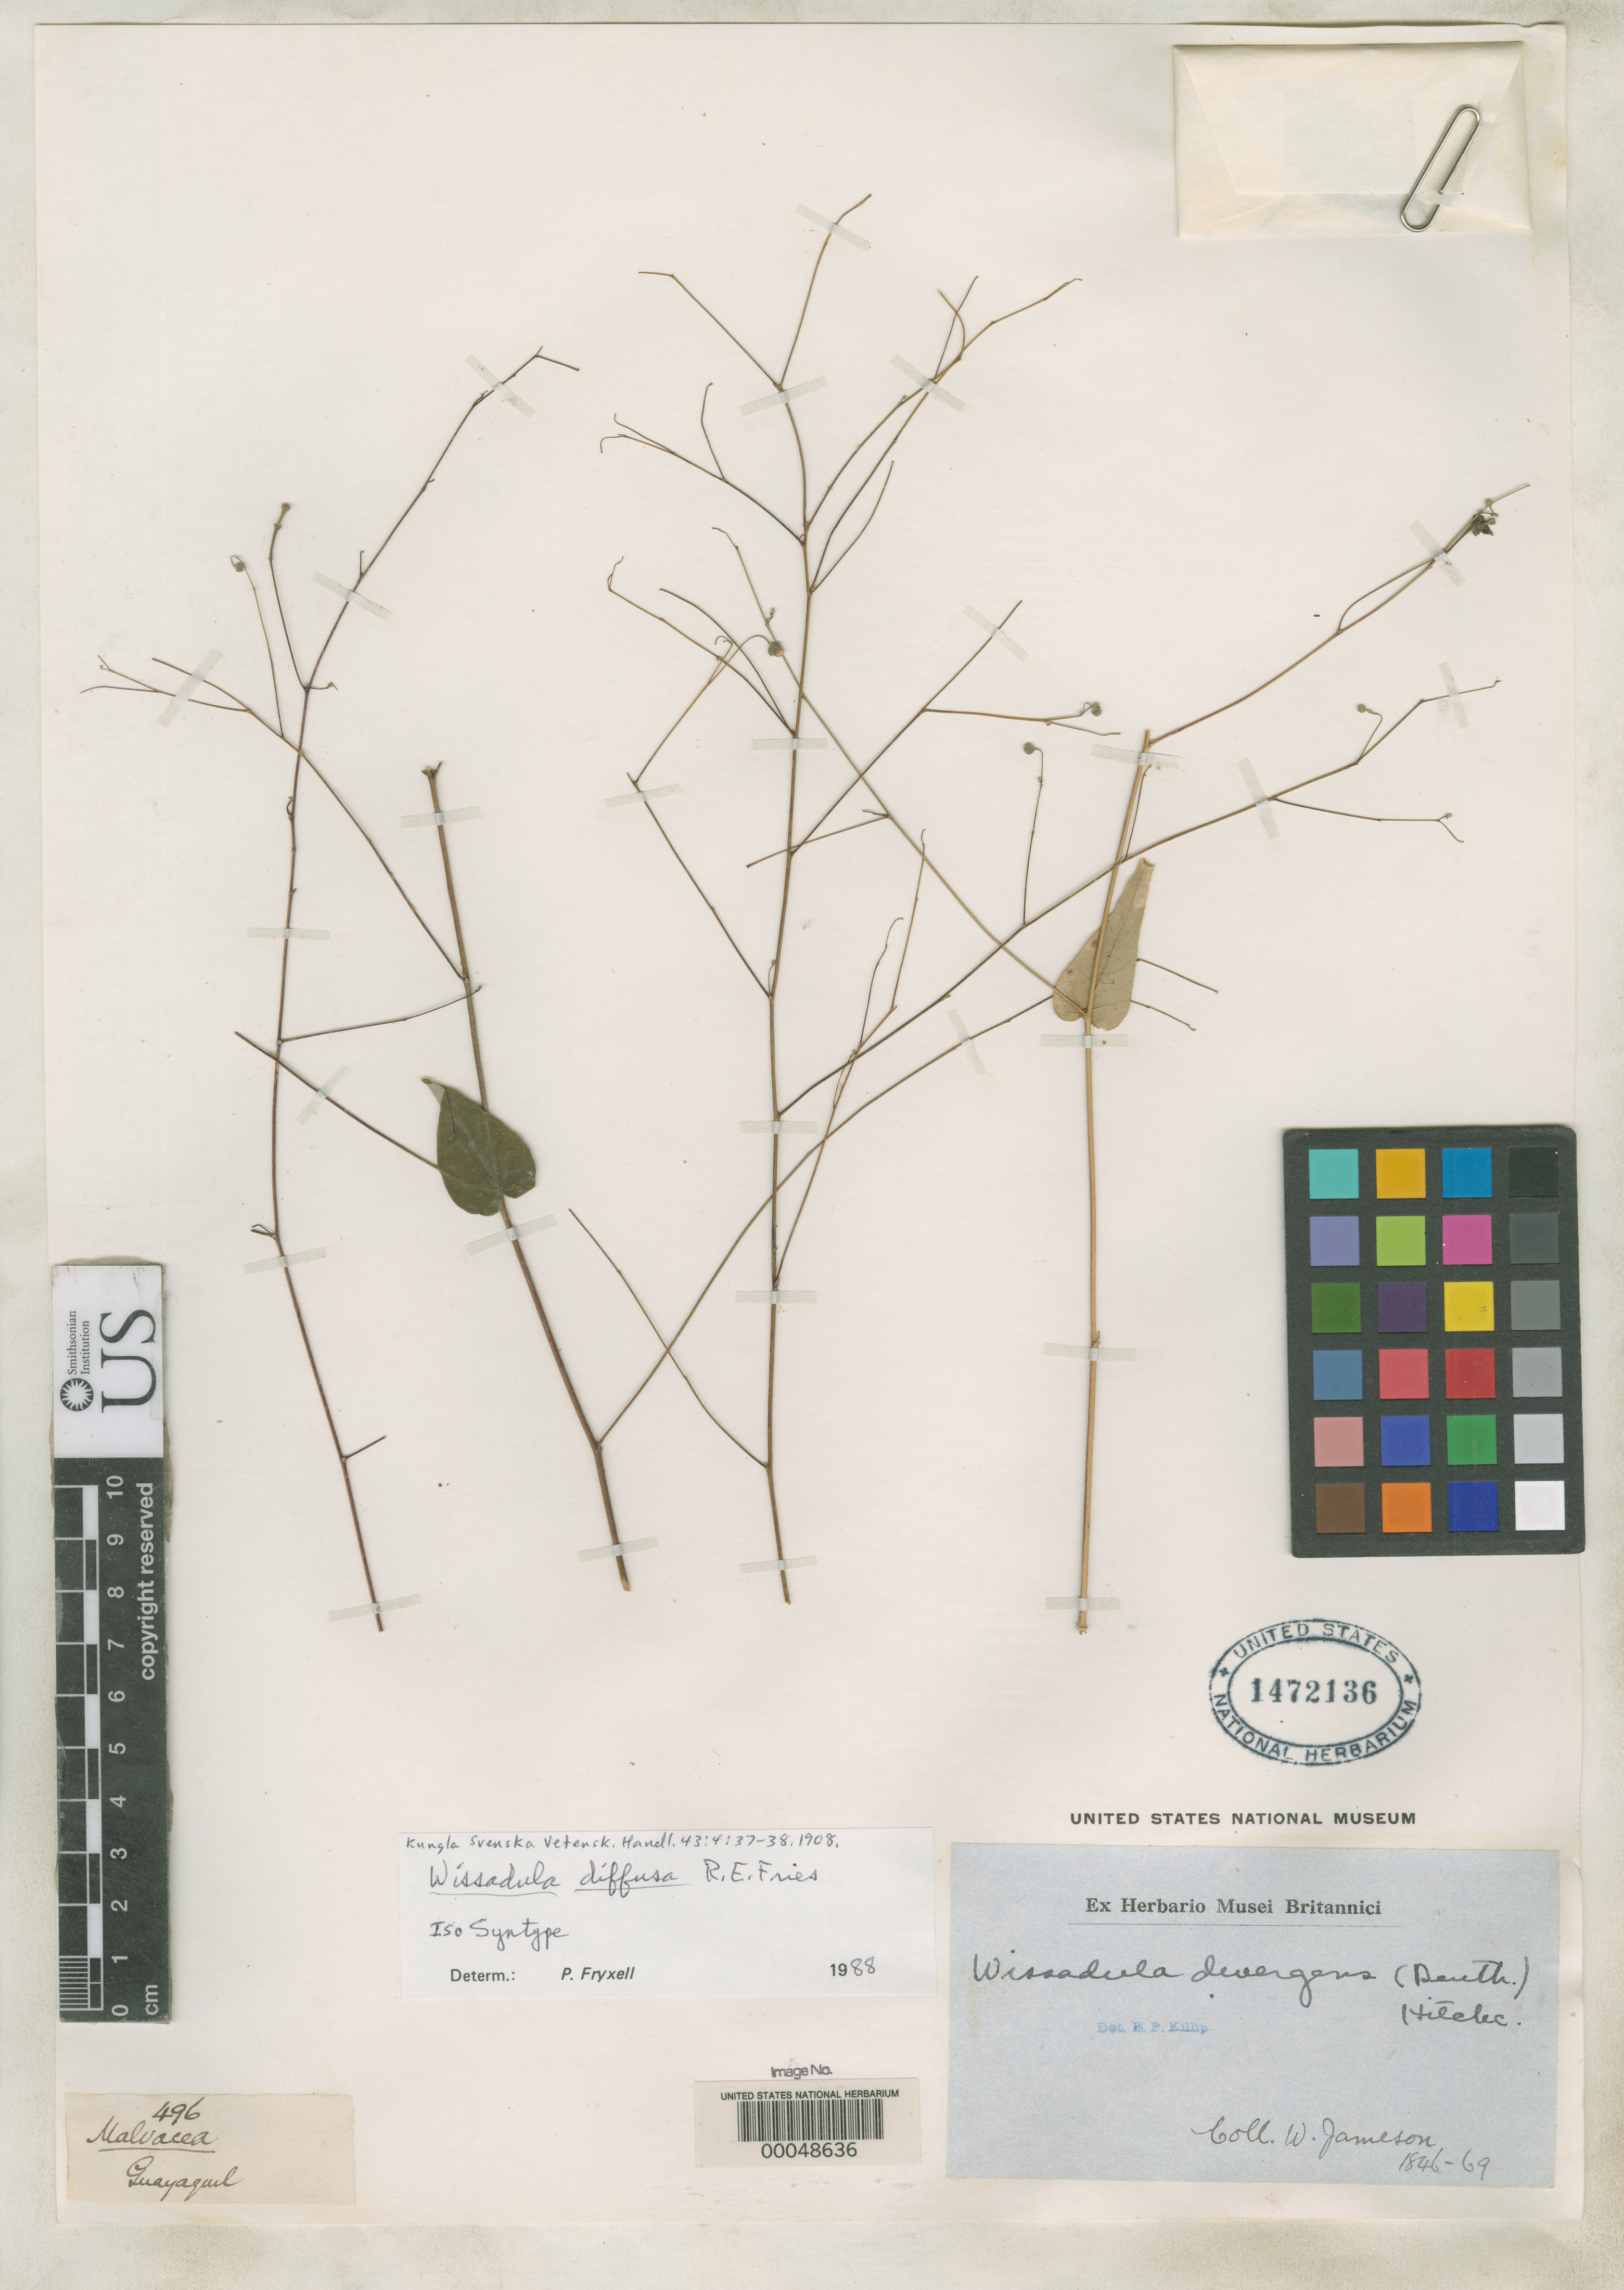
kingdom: Plantae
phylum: Tracheophyta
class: Magnoliopsida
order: Malvales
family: Malvaceae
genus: Wissadula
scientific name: Wissadula diffusa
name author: R.E. Fr.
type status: Isosyntype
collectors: W. Jameson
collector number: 496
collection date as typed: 1846 to -- --- 1869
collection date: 1846/1869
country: Ecuador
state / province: Guayas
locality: Guayaquil.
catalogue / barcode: US 1472136